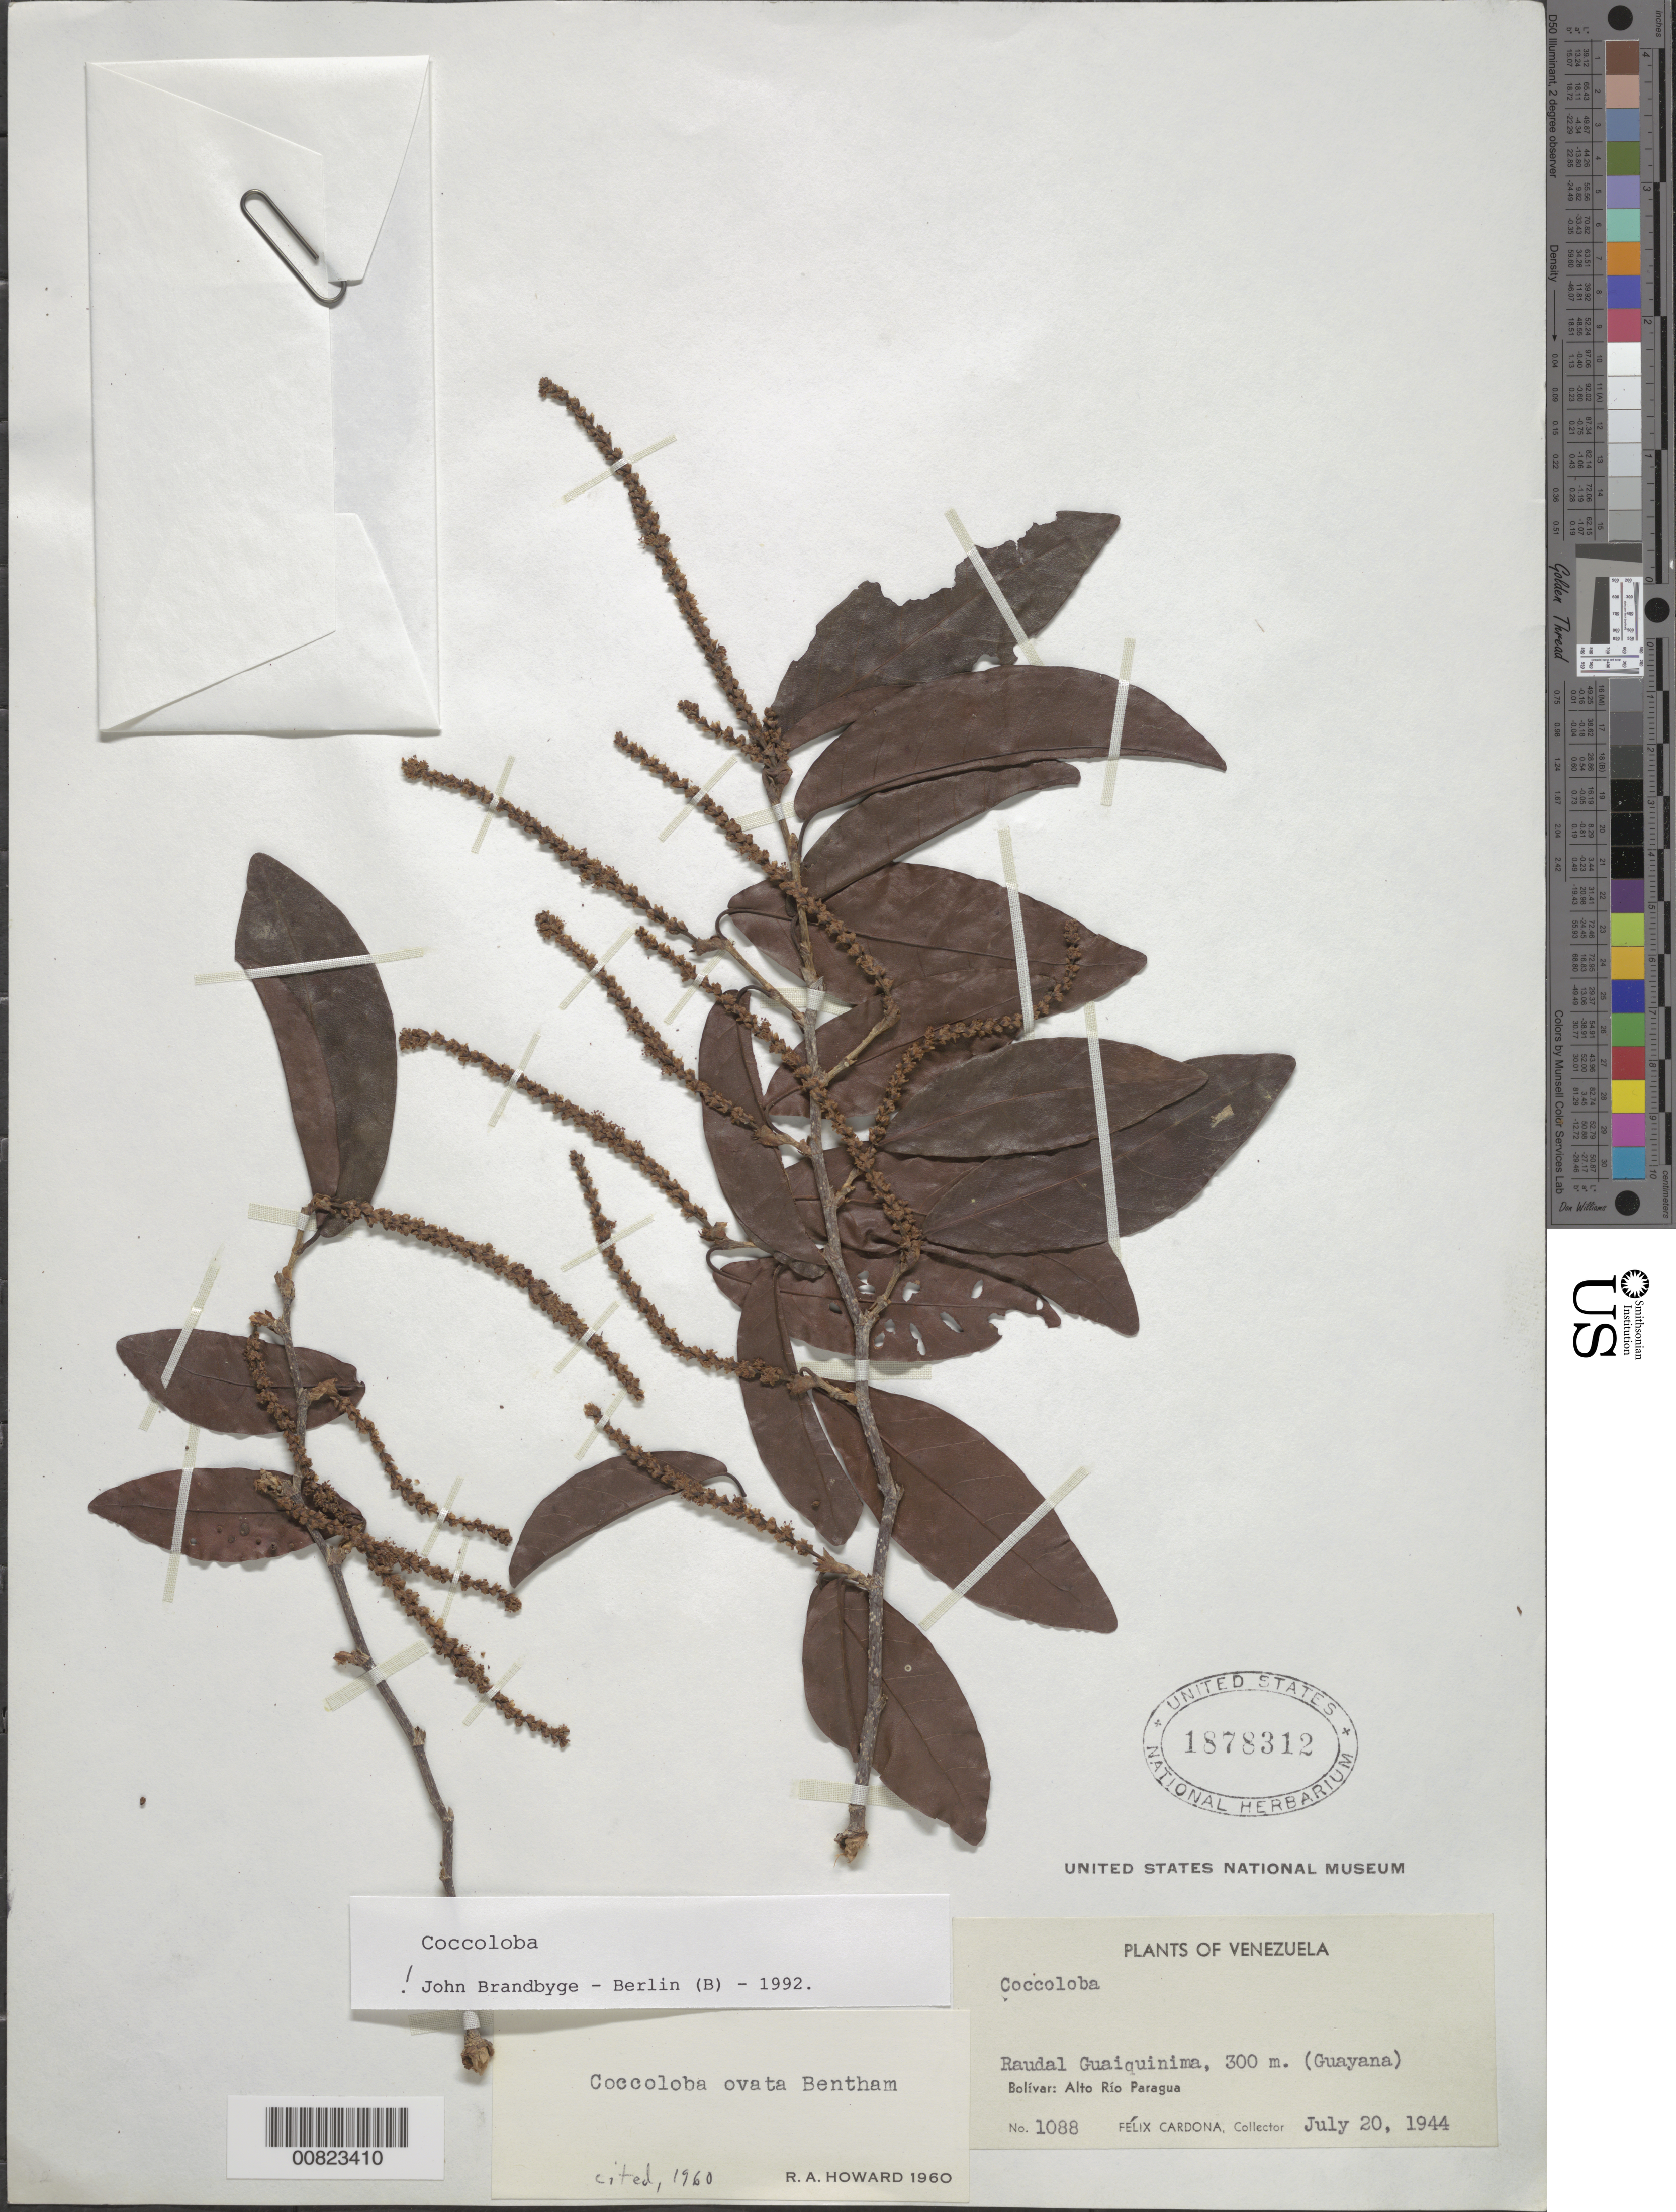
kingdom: Plantae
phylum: Tracheophyta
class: Magnoliopsida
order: Caryophyllales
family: Polygonaceae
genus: Coccoloba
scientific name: Coccoloba ovata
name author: Benth.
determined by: Brandbyge, J.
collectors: F. Cardona Puig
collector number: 1088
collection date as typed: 20-Jul-44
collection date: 1944-07-20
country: Venezuela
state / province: Bolívar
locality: Alto Río Paragua, Río Karun, Raudal Guaiquinima (Guayana)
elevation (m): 300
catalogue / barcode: US 1878312